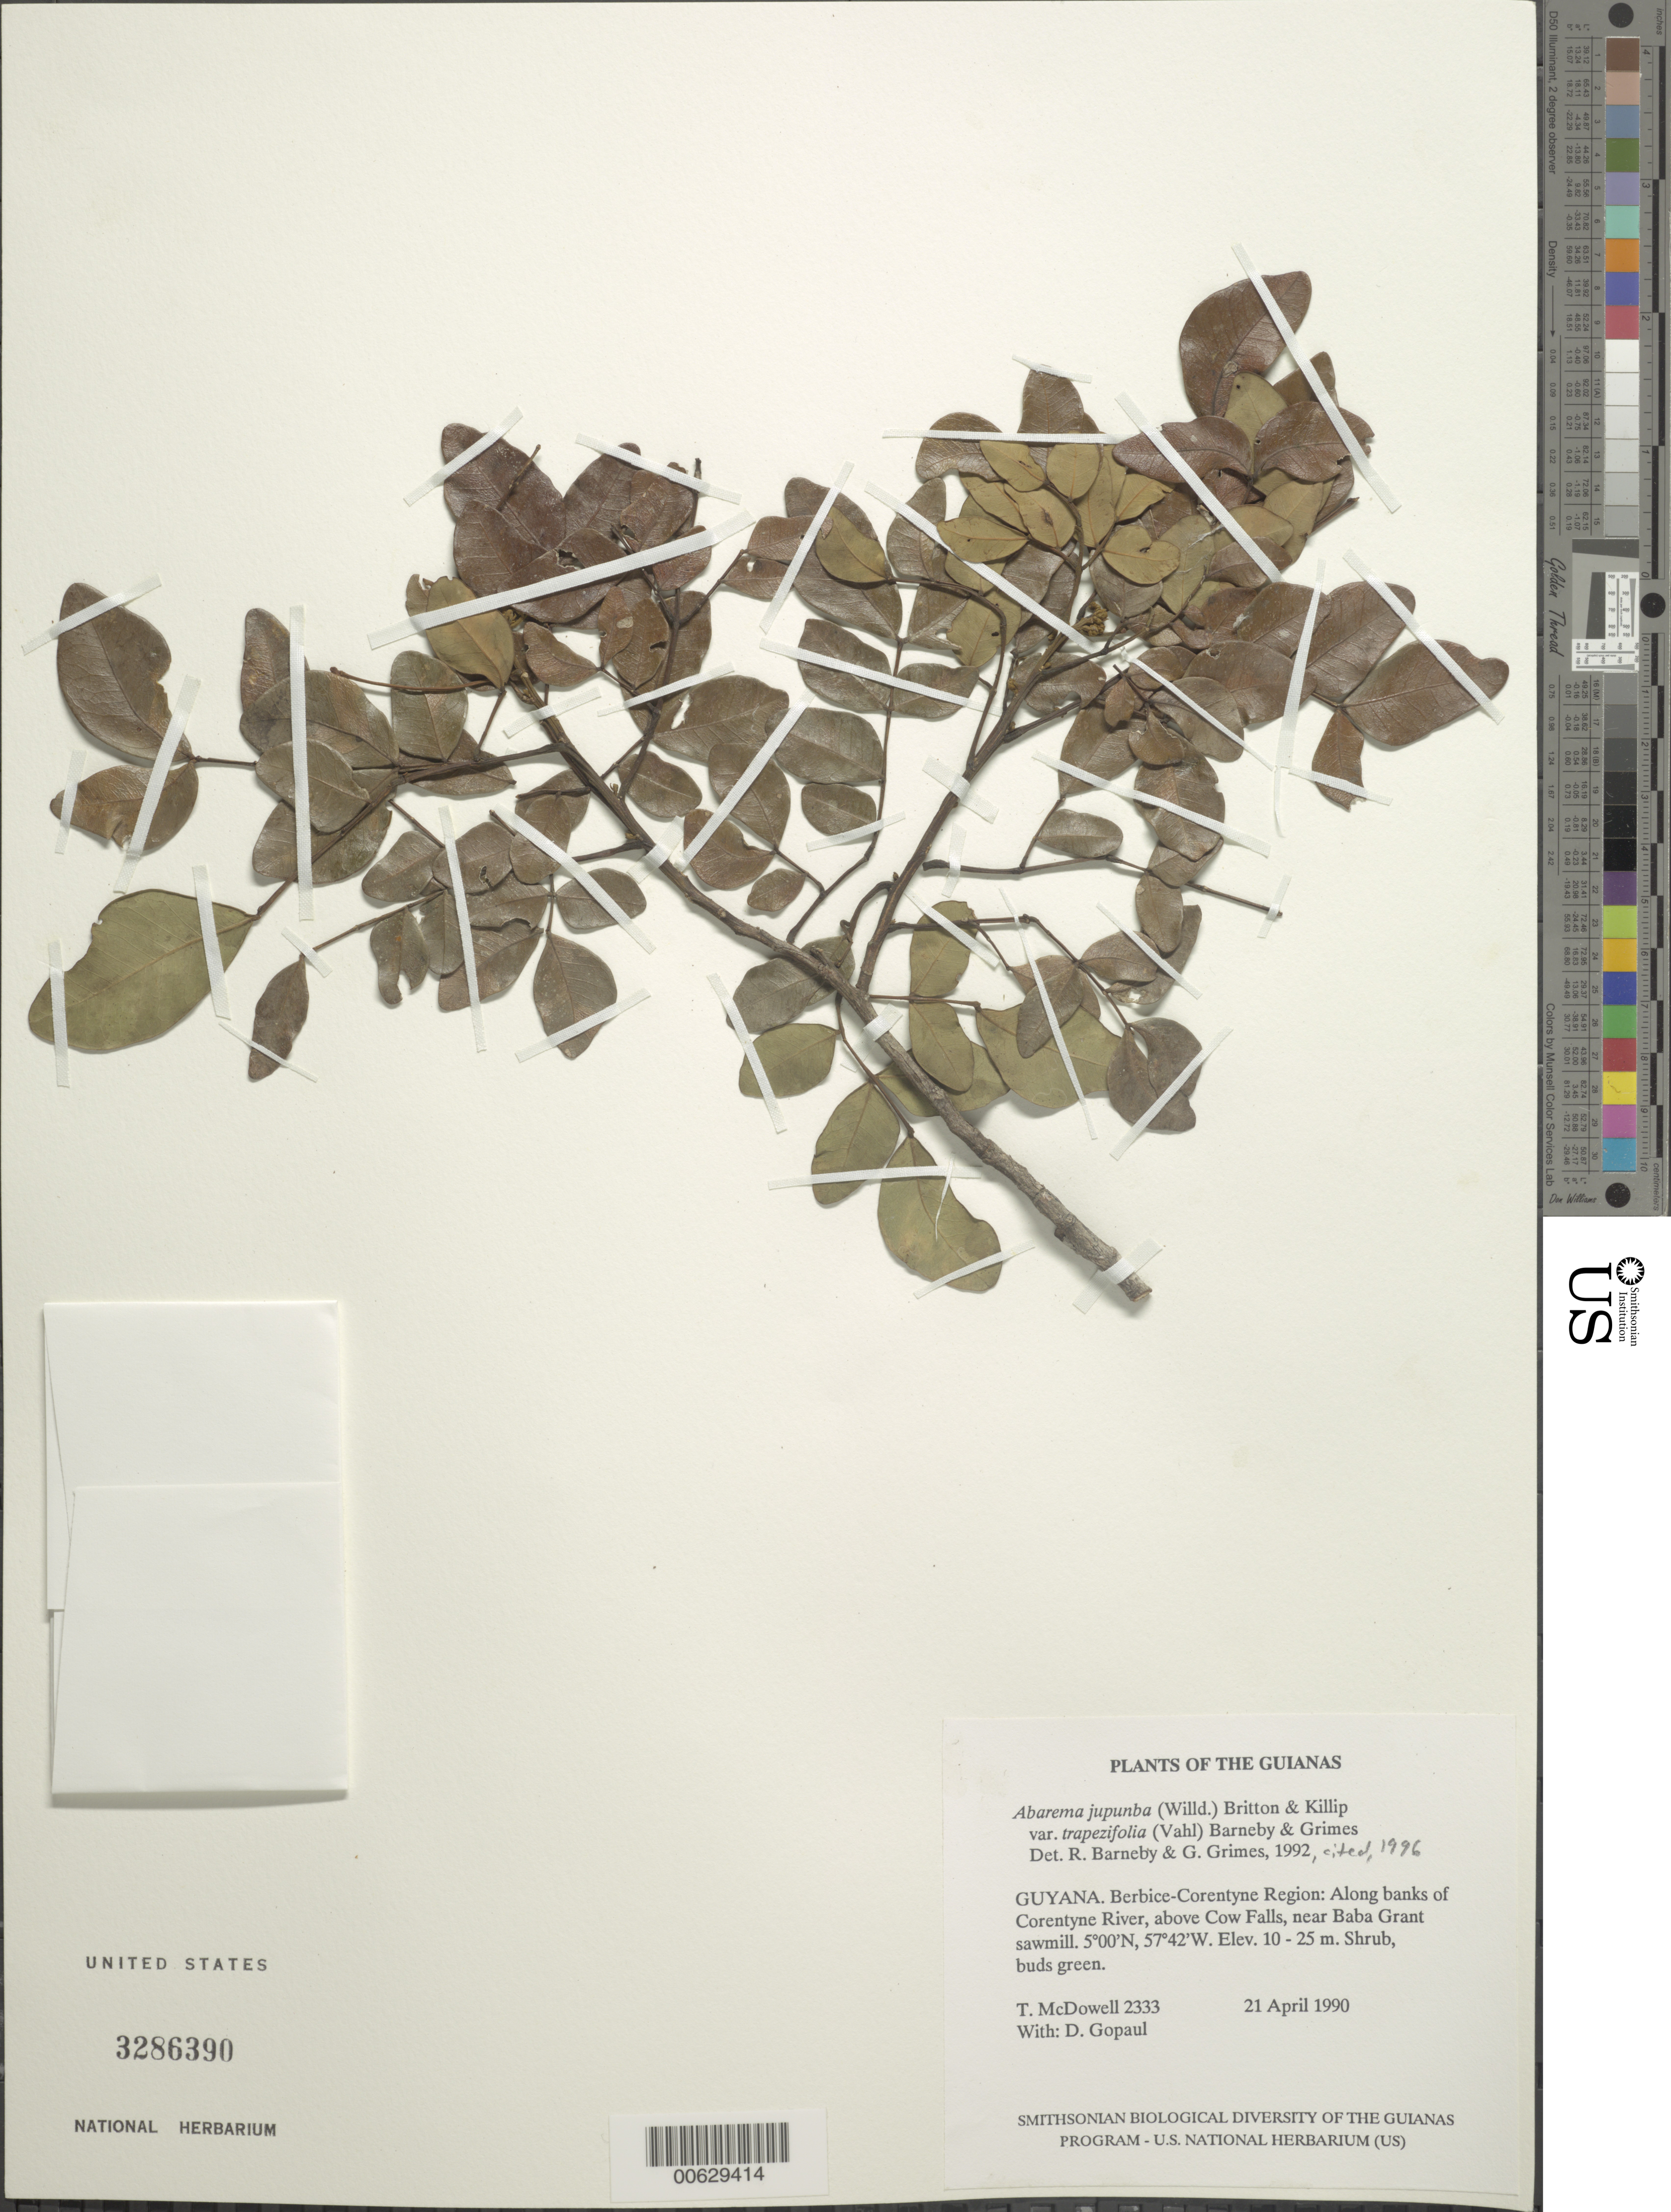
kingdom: Plantae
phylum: Tracheophyta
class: Magnoliopsida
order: Fabales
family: Fabaceae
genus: Jupunba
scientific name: Jupunba trapezifolia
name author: (Vahl) Moldenke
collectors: T. McDowell & D. Gopaul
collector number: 2333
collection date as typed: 18 April 1990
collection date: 1990-04-18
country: Guyana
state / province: E. Berbice-Corentyne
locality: Along banks of Corentyne River, above Cow Falls, near Baba Grant sawmill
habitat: Along river and in nearby forest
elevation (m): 10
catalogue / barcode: US 3286390